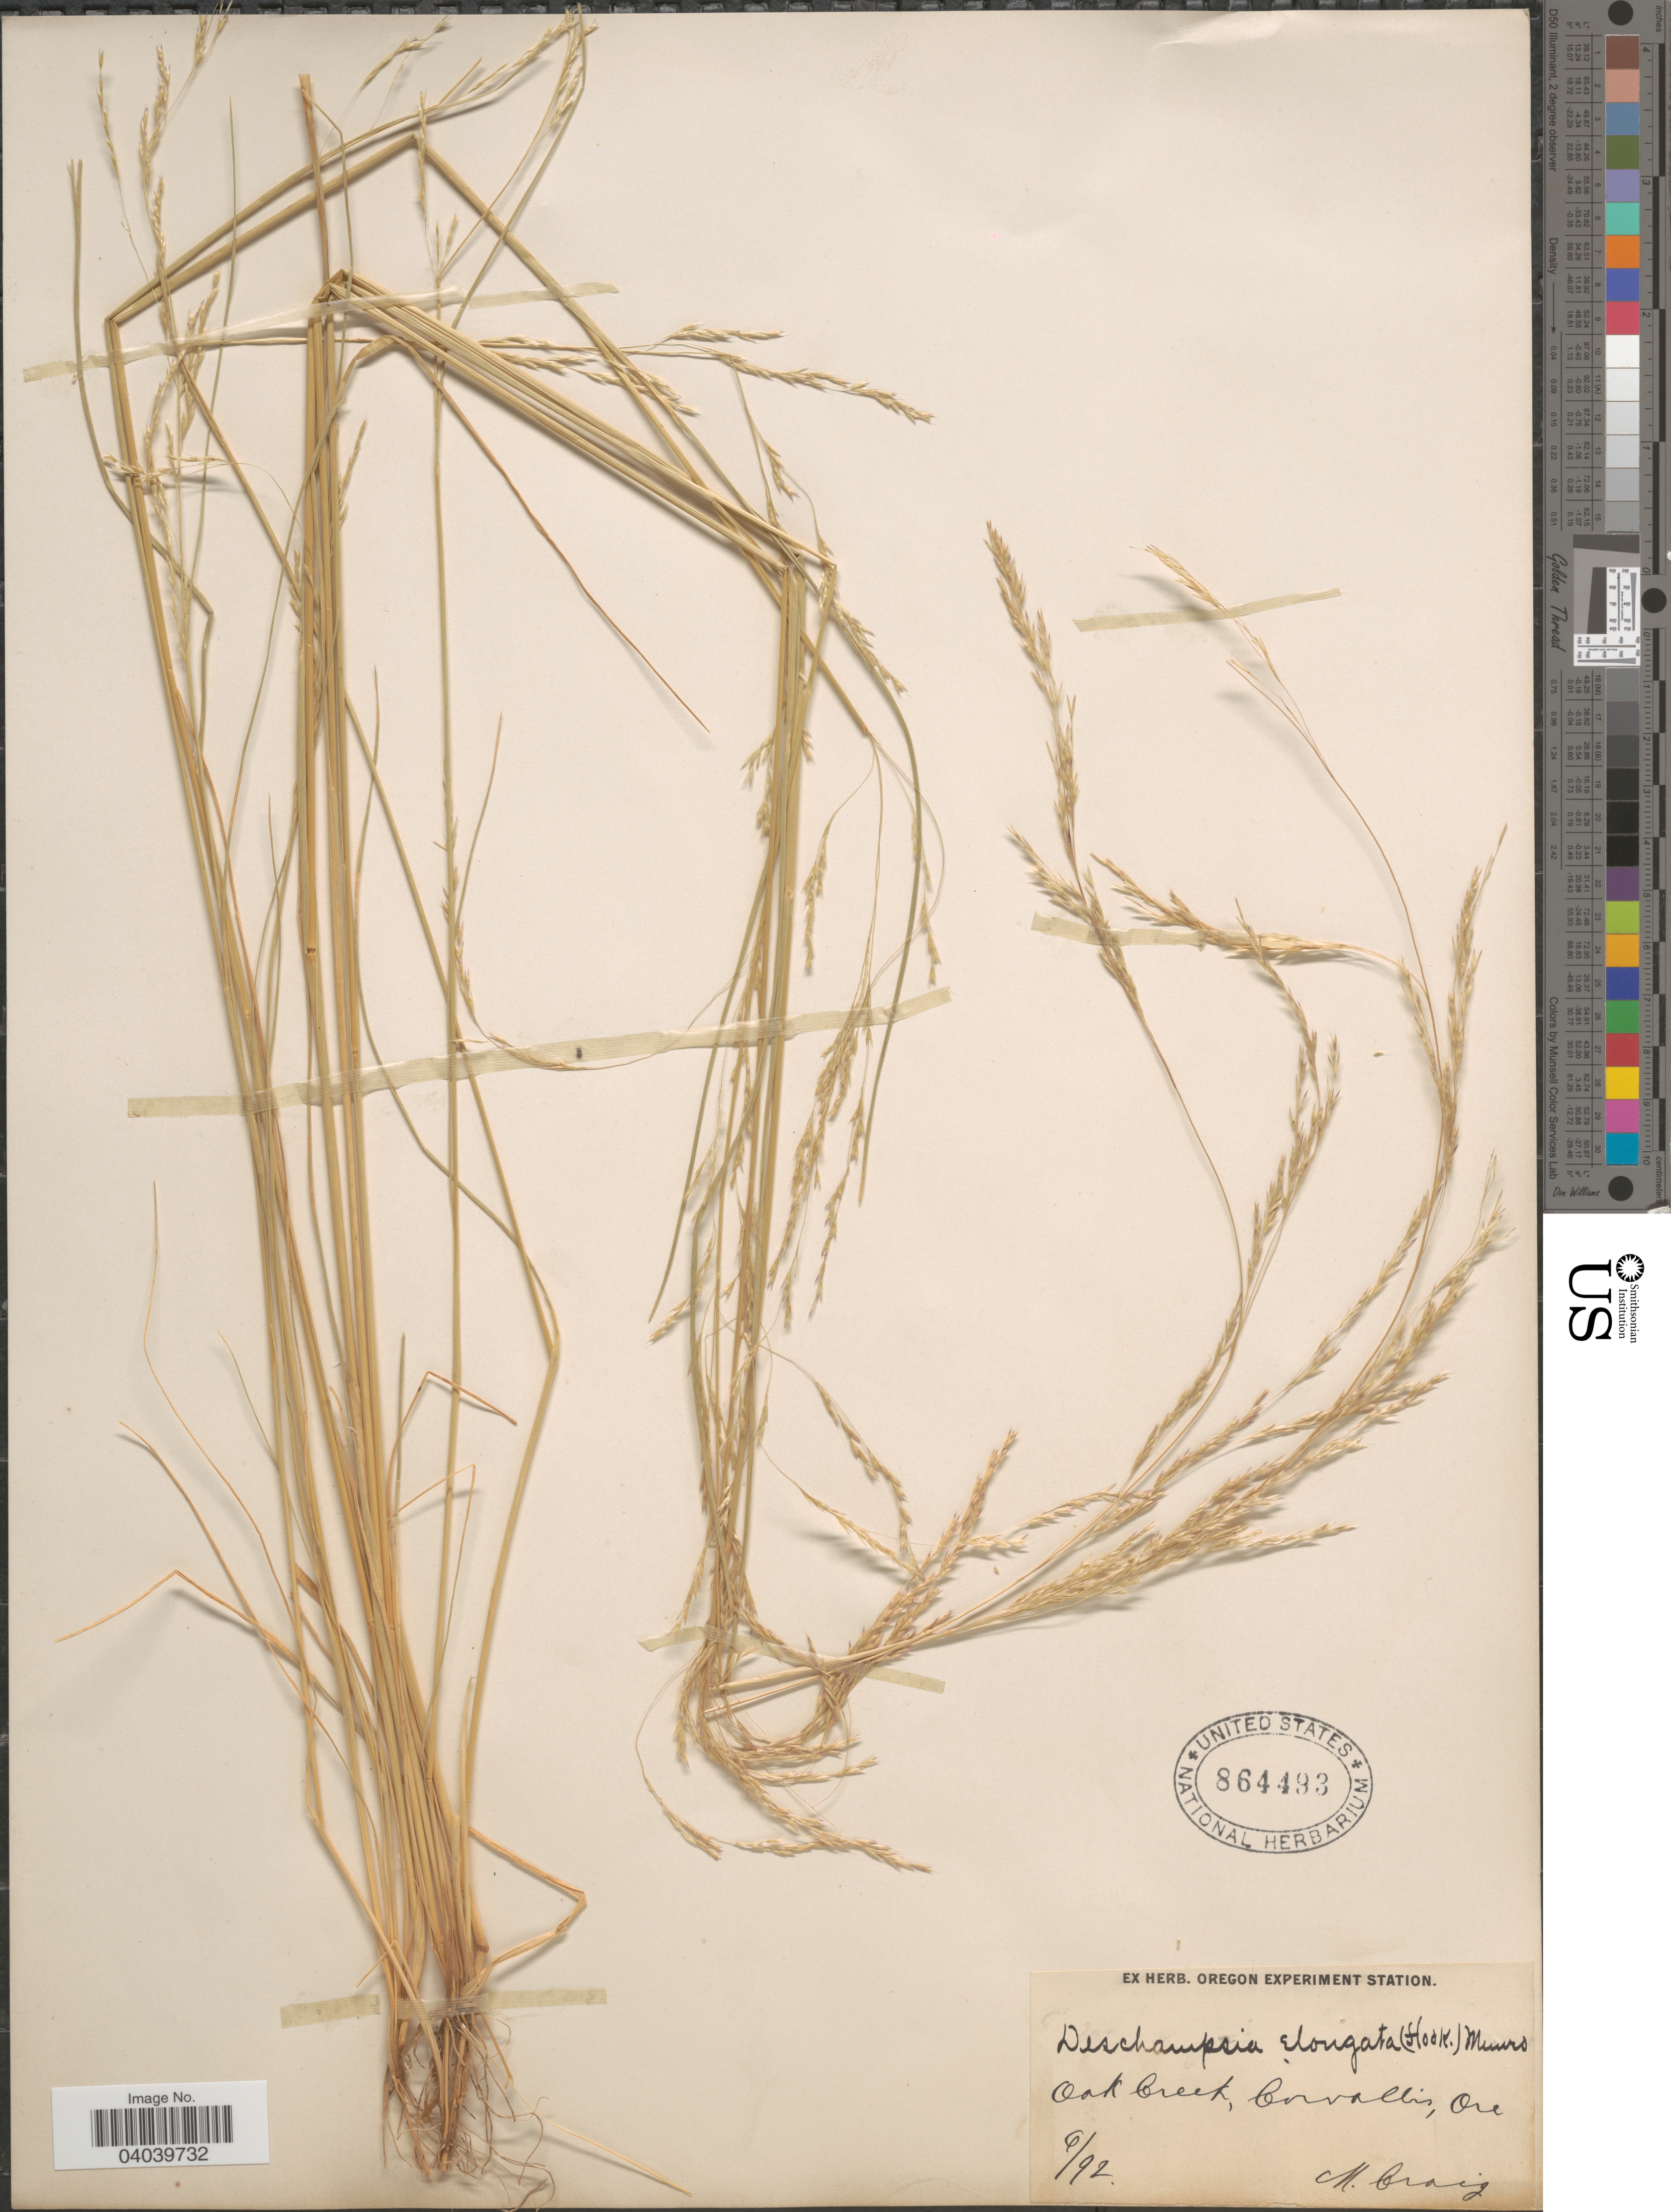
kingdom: Plantae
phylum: Tracheophyta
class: Liliopsida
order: Poales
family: Poaceae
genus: Deschampsia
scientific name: Deschampsia elongata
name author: (Hook.) Munro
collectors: M. Craig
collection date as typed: Transcribed d/m/y: /6/92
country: United States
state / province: Oregon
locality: Oak Creek, Corvallis.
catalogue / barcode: US 864493